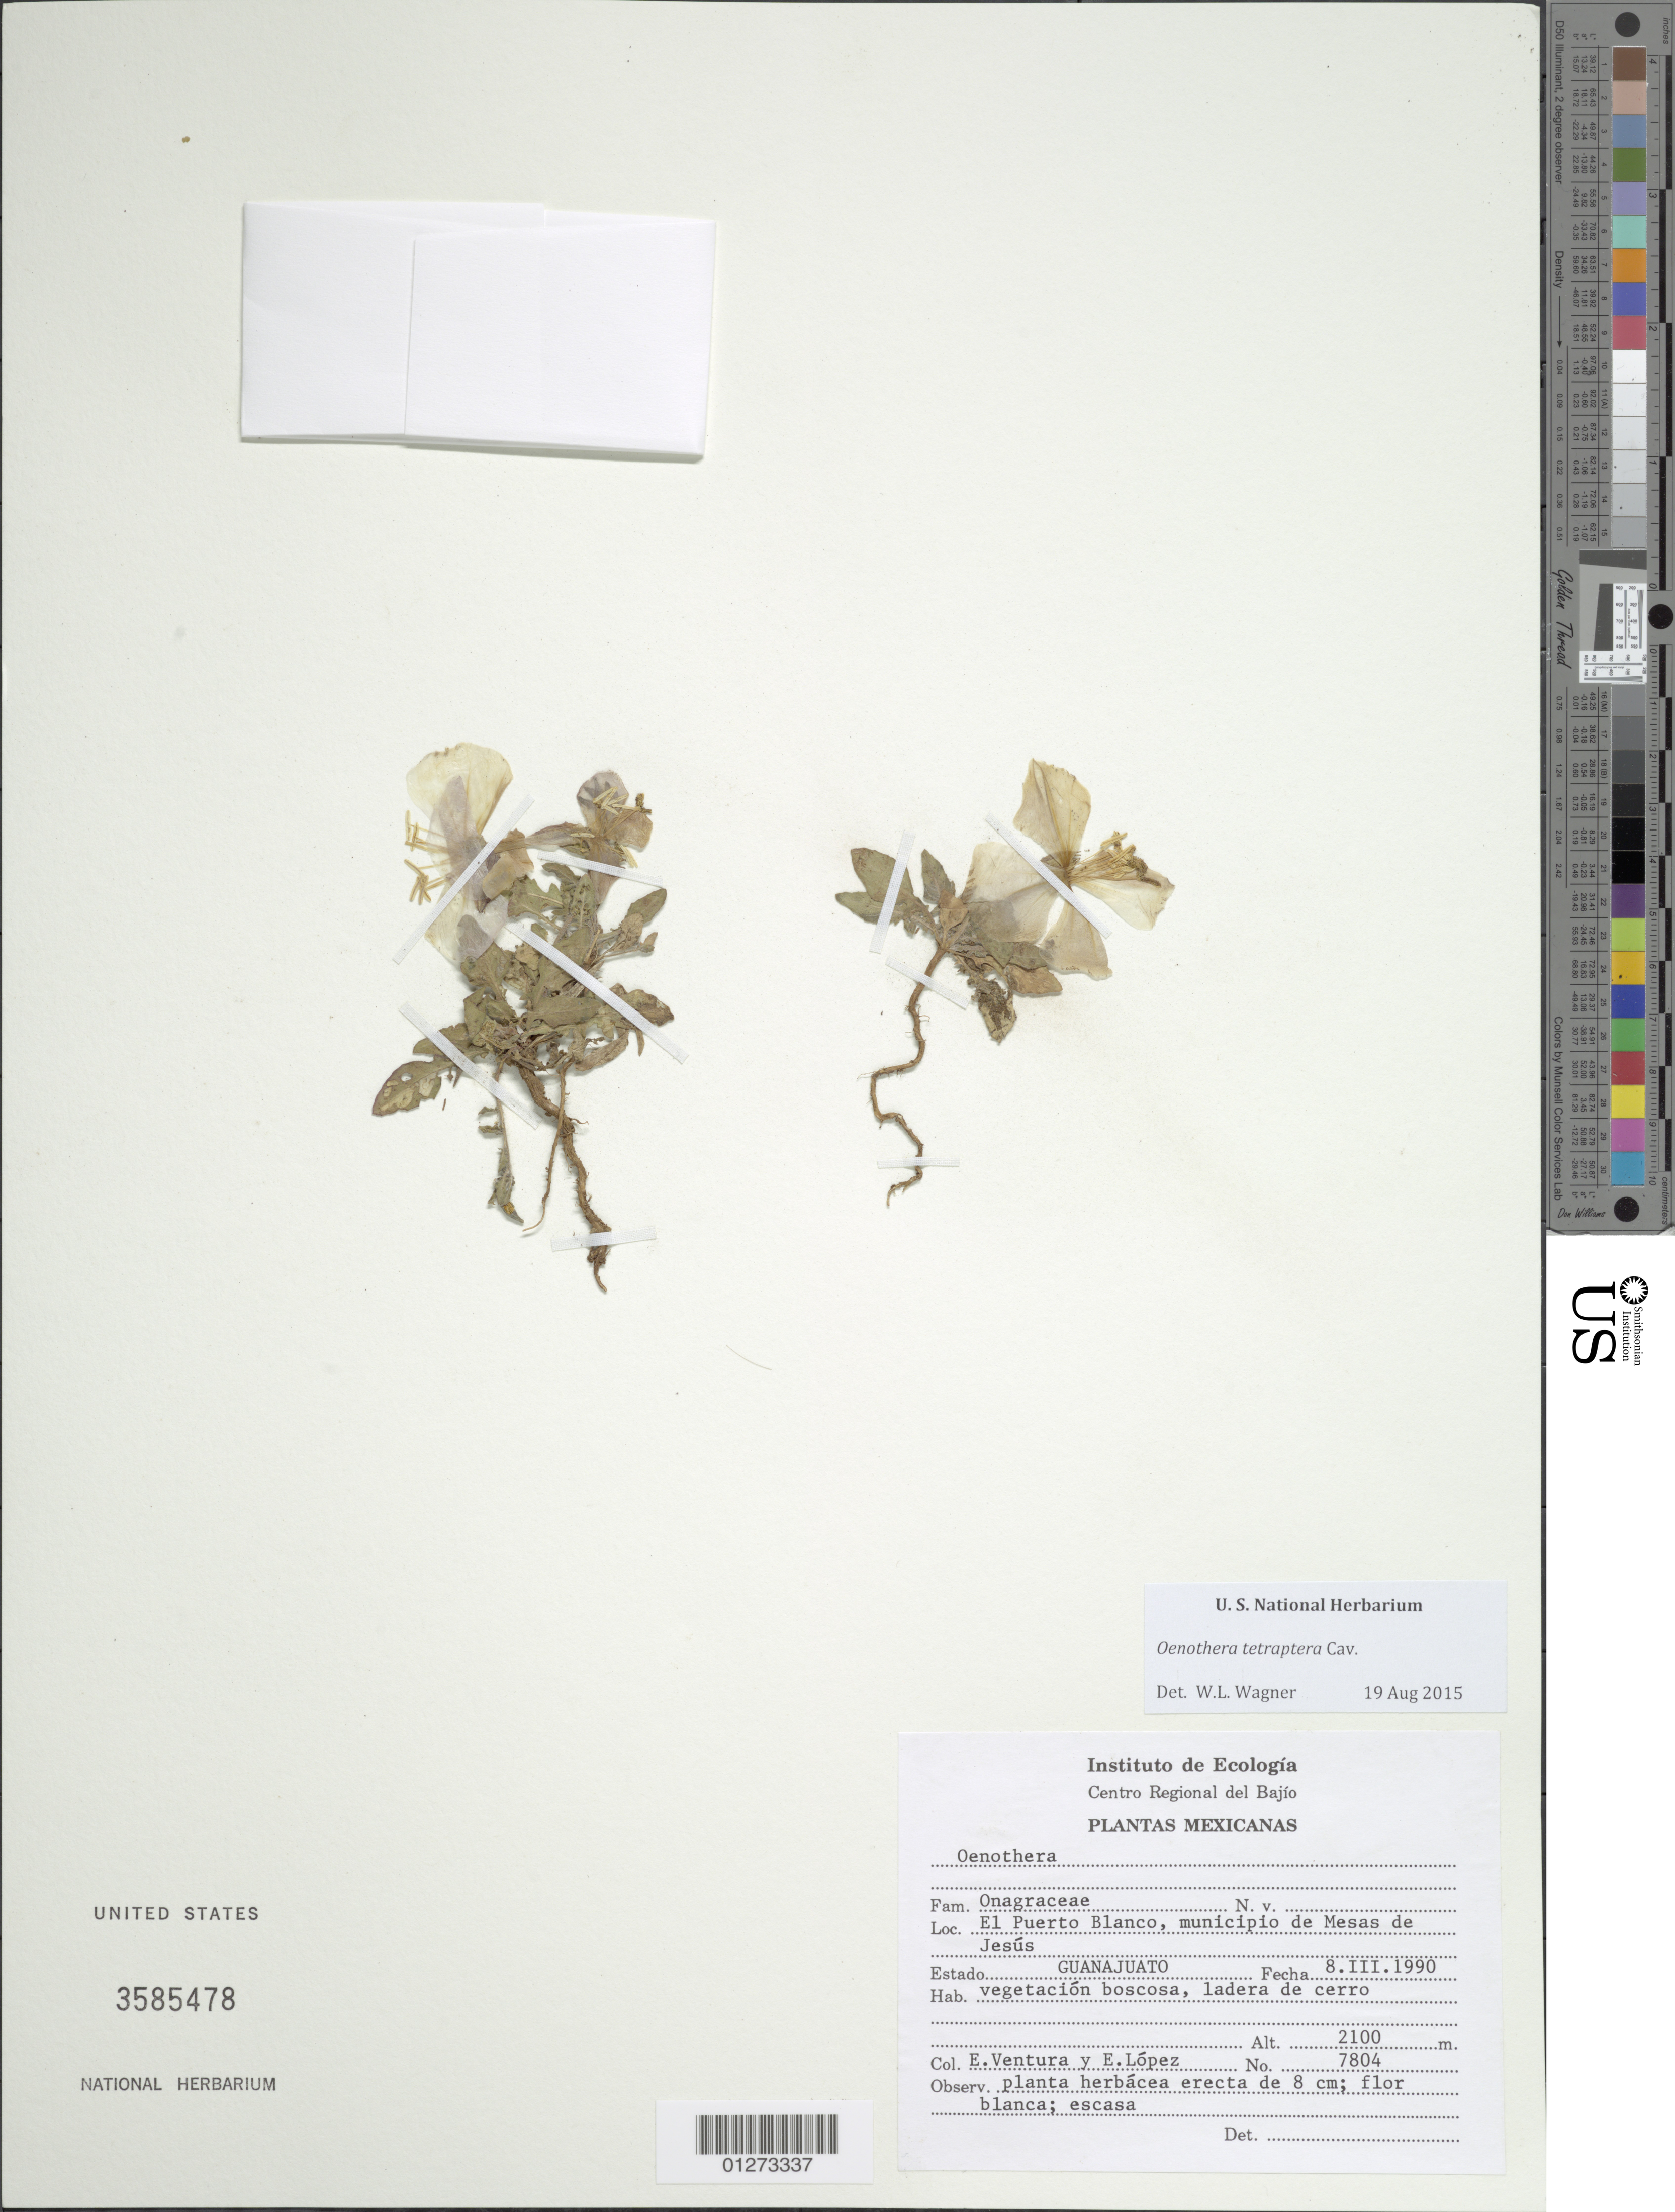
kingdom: Plantae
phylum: Tracheophyta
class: Magnoliopsida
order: Myrtales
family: Onagraceae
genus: Oenothera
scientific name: Oenothera tetraptera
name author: Cav.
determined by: Wagner, W. L., (BOT), Smithsonian Institution - National Museum of Natural History (UNITED STATES)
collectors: E. Ventura & E. López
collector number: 7804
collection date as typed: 8.III.1990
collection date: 1990-03-08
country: México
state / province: Guanajuato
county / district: Mesas de Jesus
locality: El Puerto Blanco.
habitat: Vegetacion boscosa, ladera de cerro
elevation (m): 2100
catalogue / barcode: US 3585478